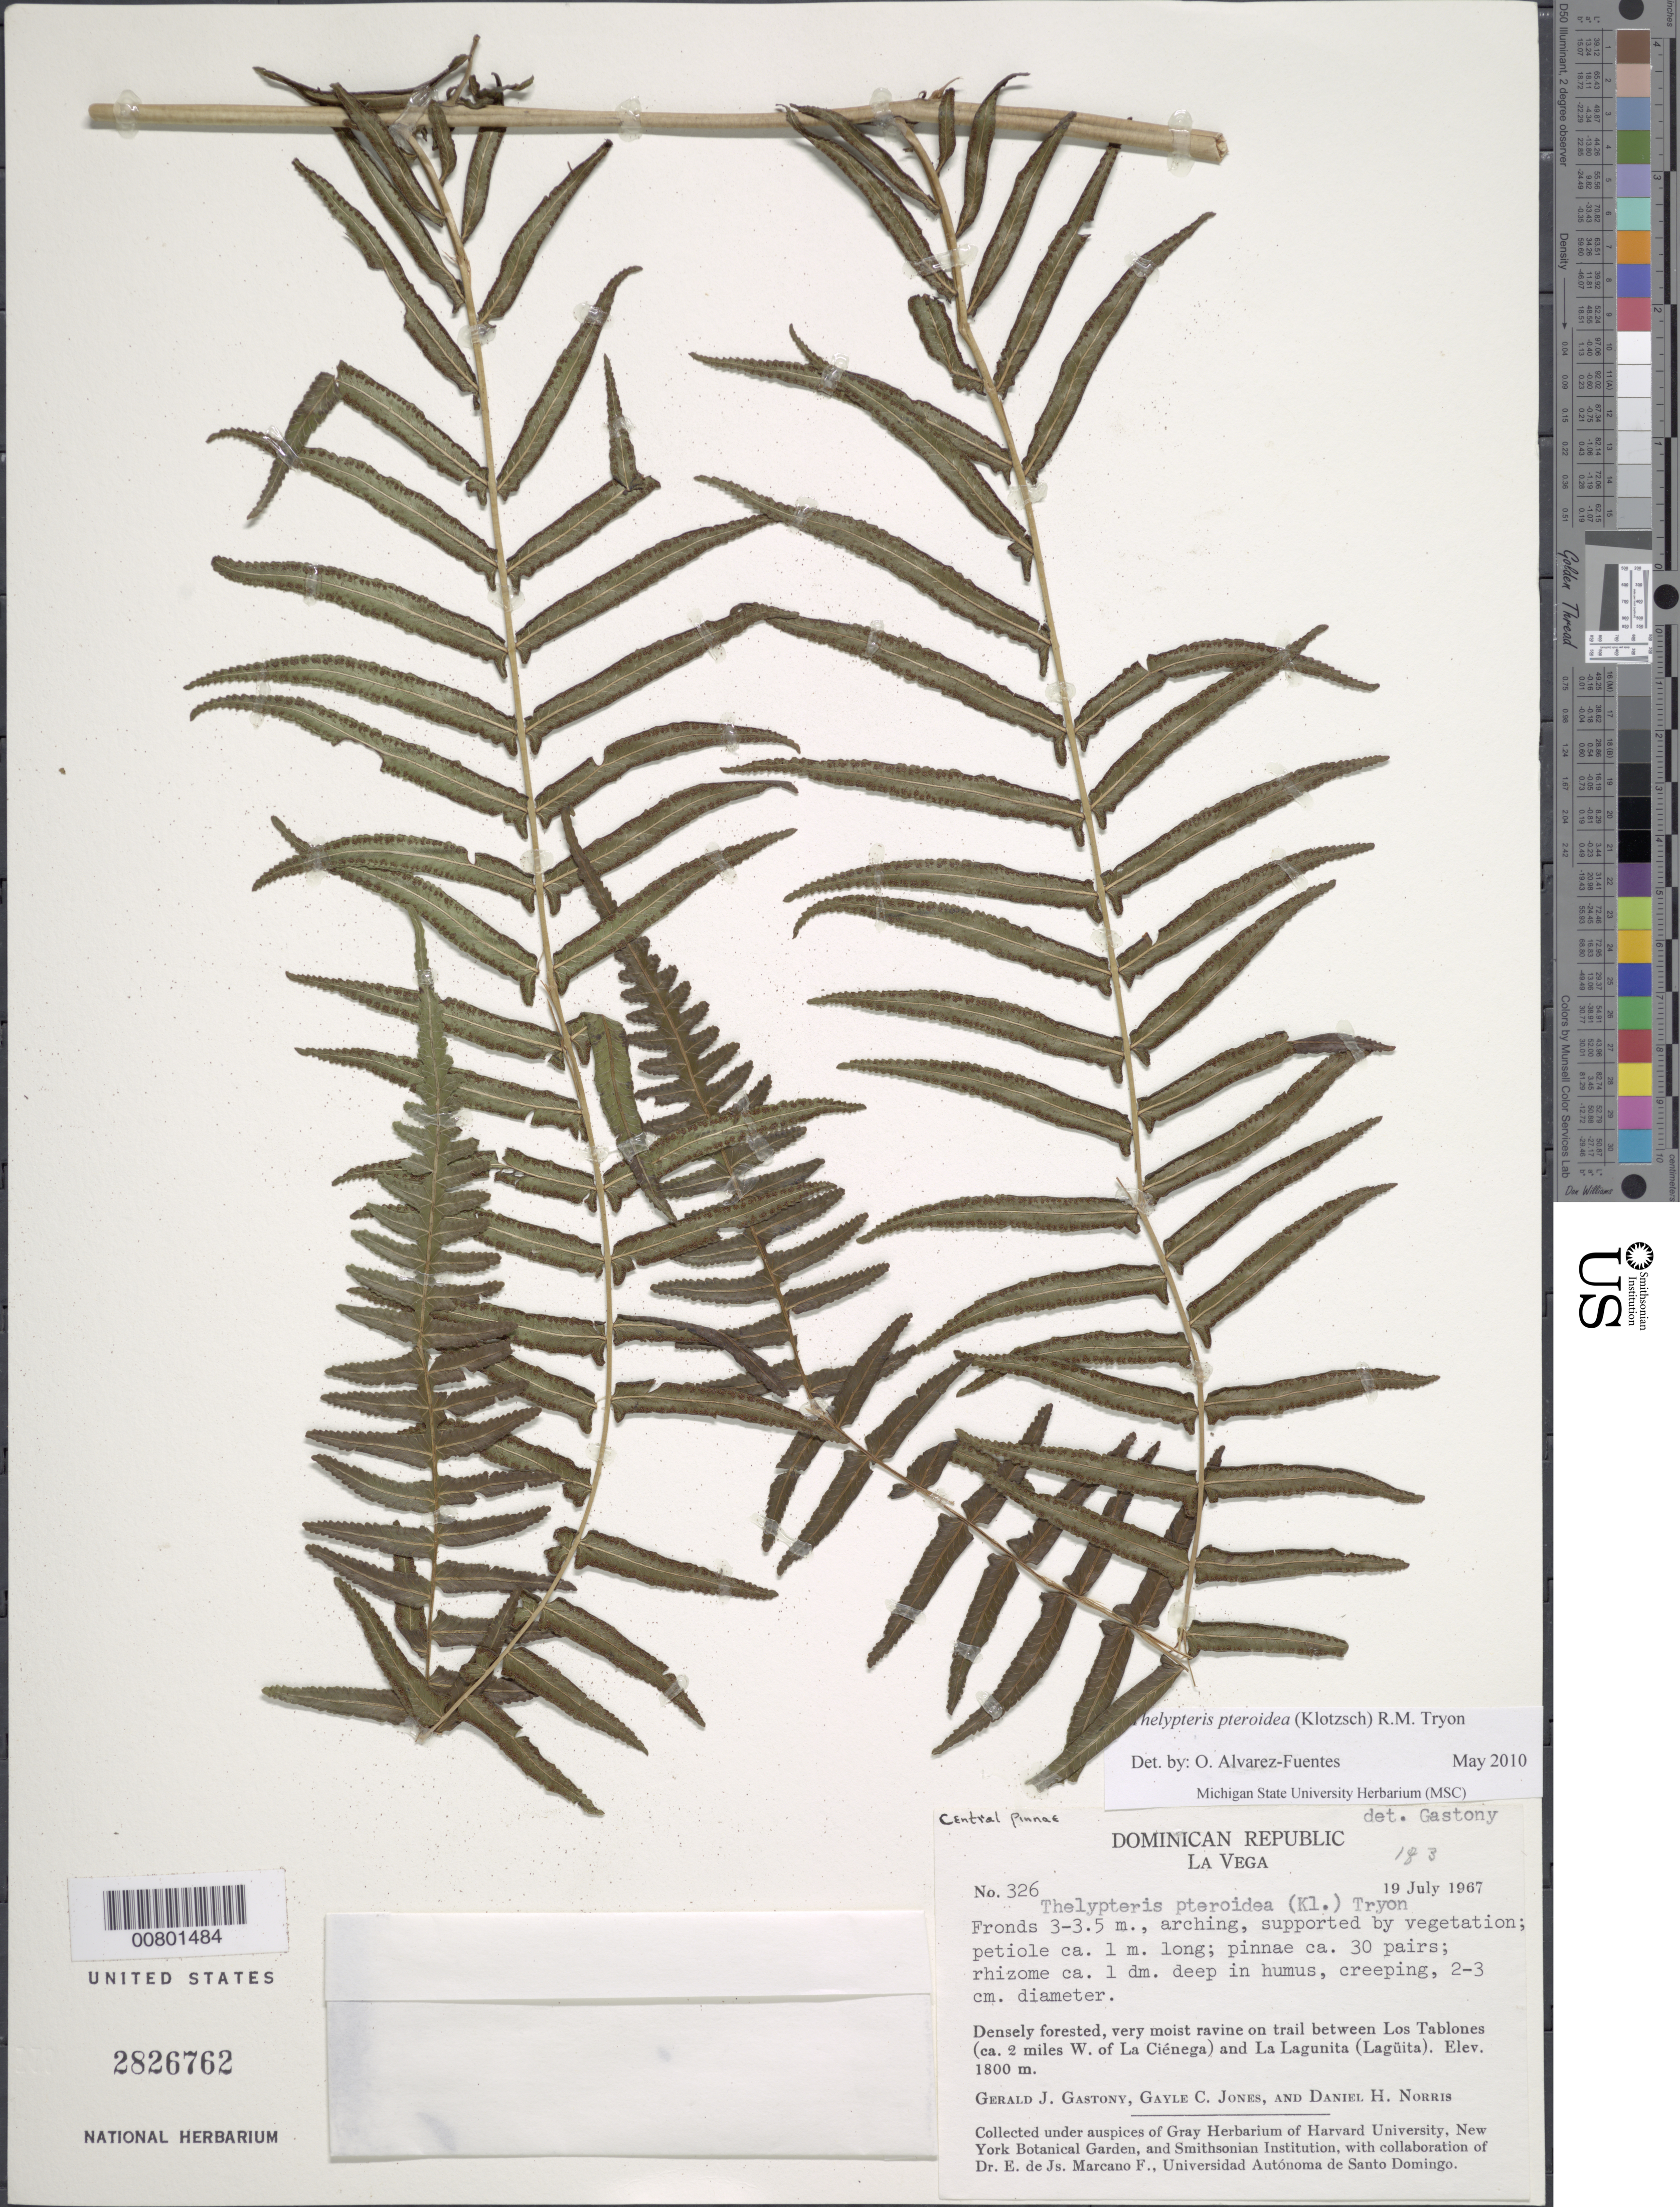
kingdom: Plantae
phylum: Tracheophyta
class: Polypodiopsida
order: Polypodiales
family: Thelypteridaceae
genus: Amauropelta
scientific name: Amauropelta pteroidea (Klotzsch) comb. nov., ined 2015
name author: (Klotzsch)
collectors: G. Gastony, G. C. Jones & D. H. Norris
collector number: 326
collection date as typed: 19 Jul 1967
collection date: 1967-07-19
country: Dominican Republic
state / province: La Vega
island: Hispaniola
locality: Los Tablones (ca. 2 miles W of La. Ciénega) to la Lagunita (Lagüita)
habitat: Densely forested, very moist ravine on trail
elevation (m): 1800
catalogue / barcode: US 2826762